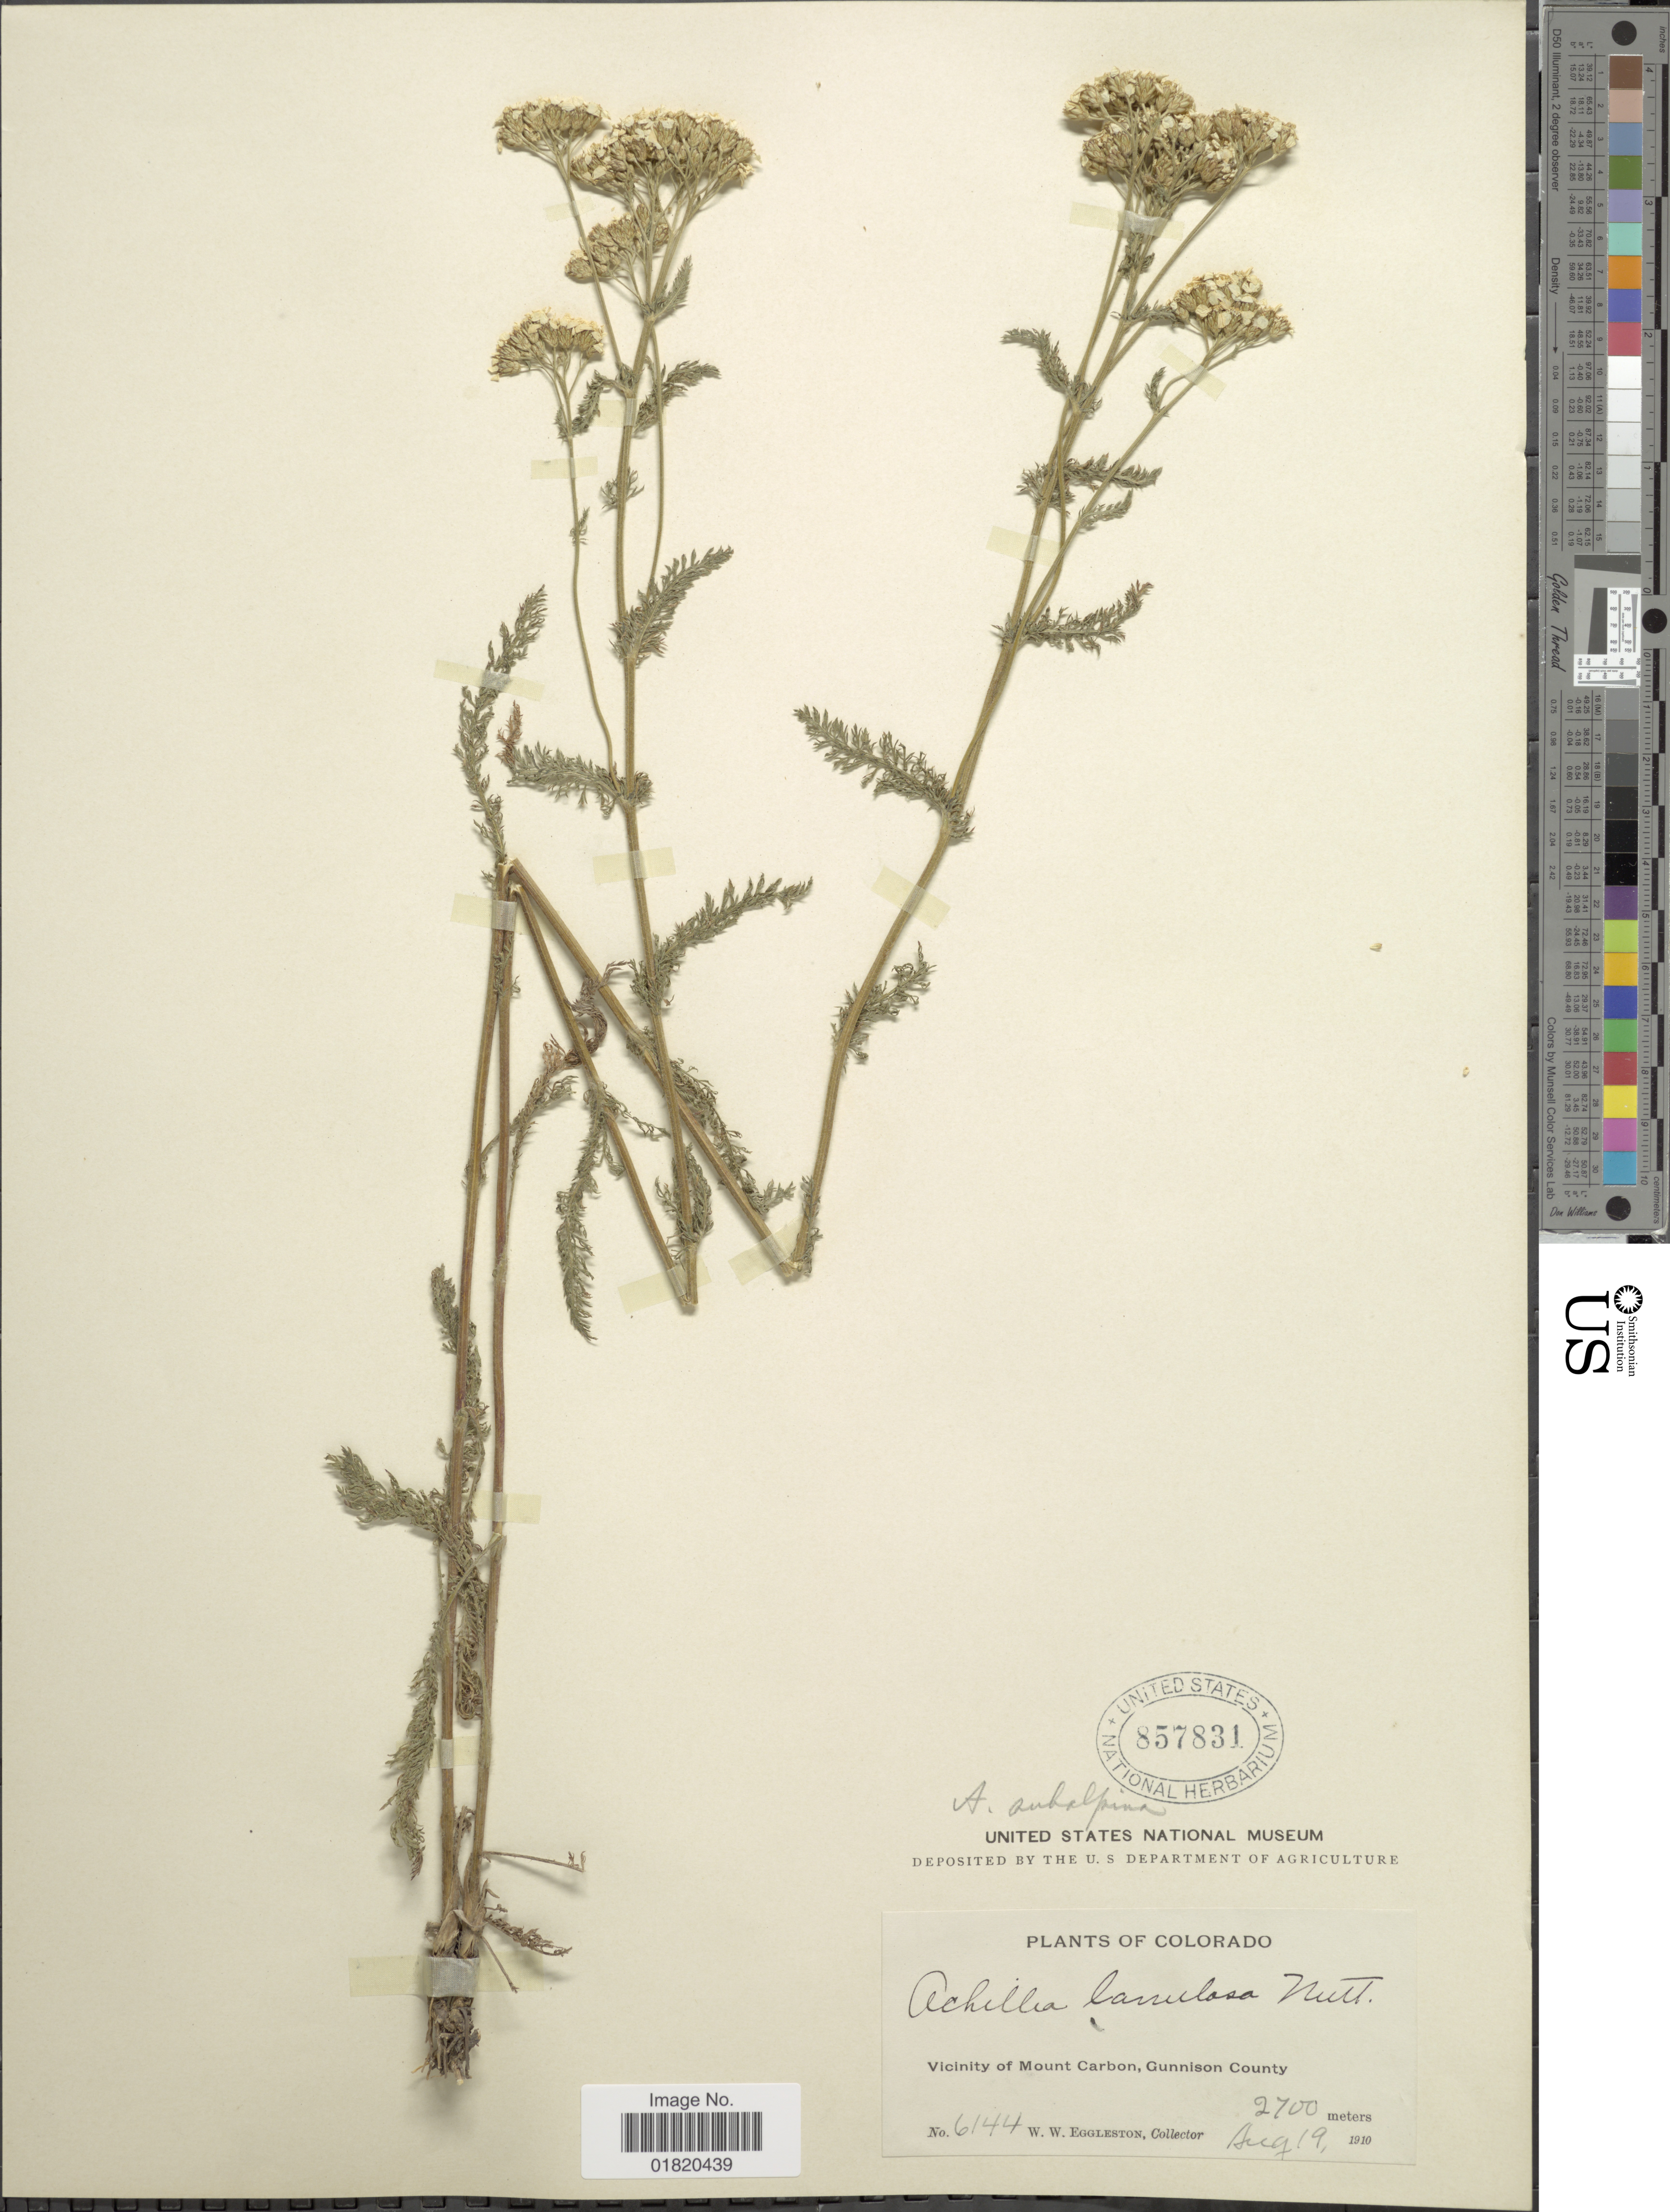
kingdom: Plantae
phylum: Tracheophyta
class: Magnoliopsida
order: Asterales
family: Asteraceae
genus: Achillea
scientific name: Achillea subalpina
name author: Greene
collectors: W. W. Eggleston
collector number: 6144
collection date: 1910-08-19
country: United States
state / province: Colorado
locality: Vicinity of Mount Carbon, Gunnison County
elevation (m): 2700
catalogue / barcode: US 857831